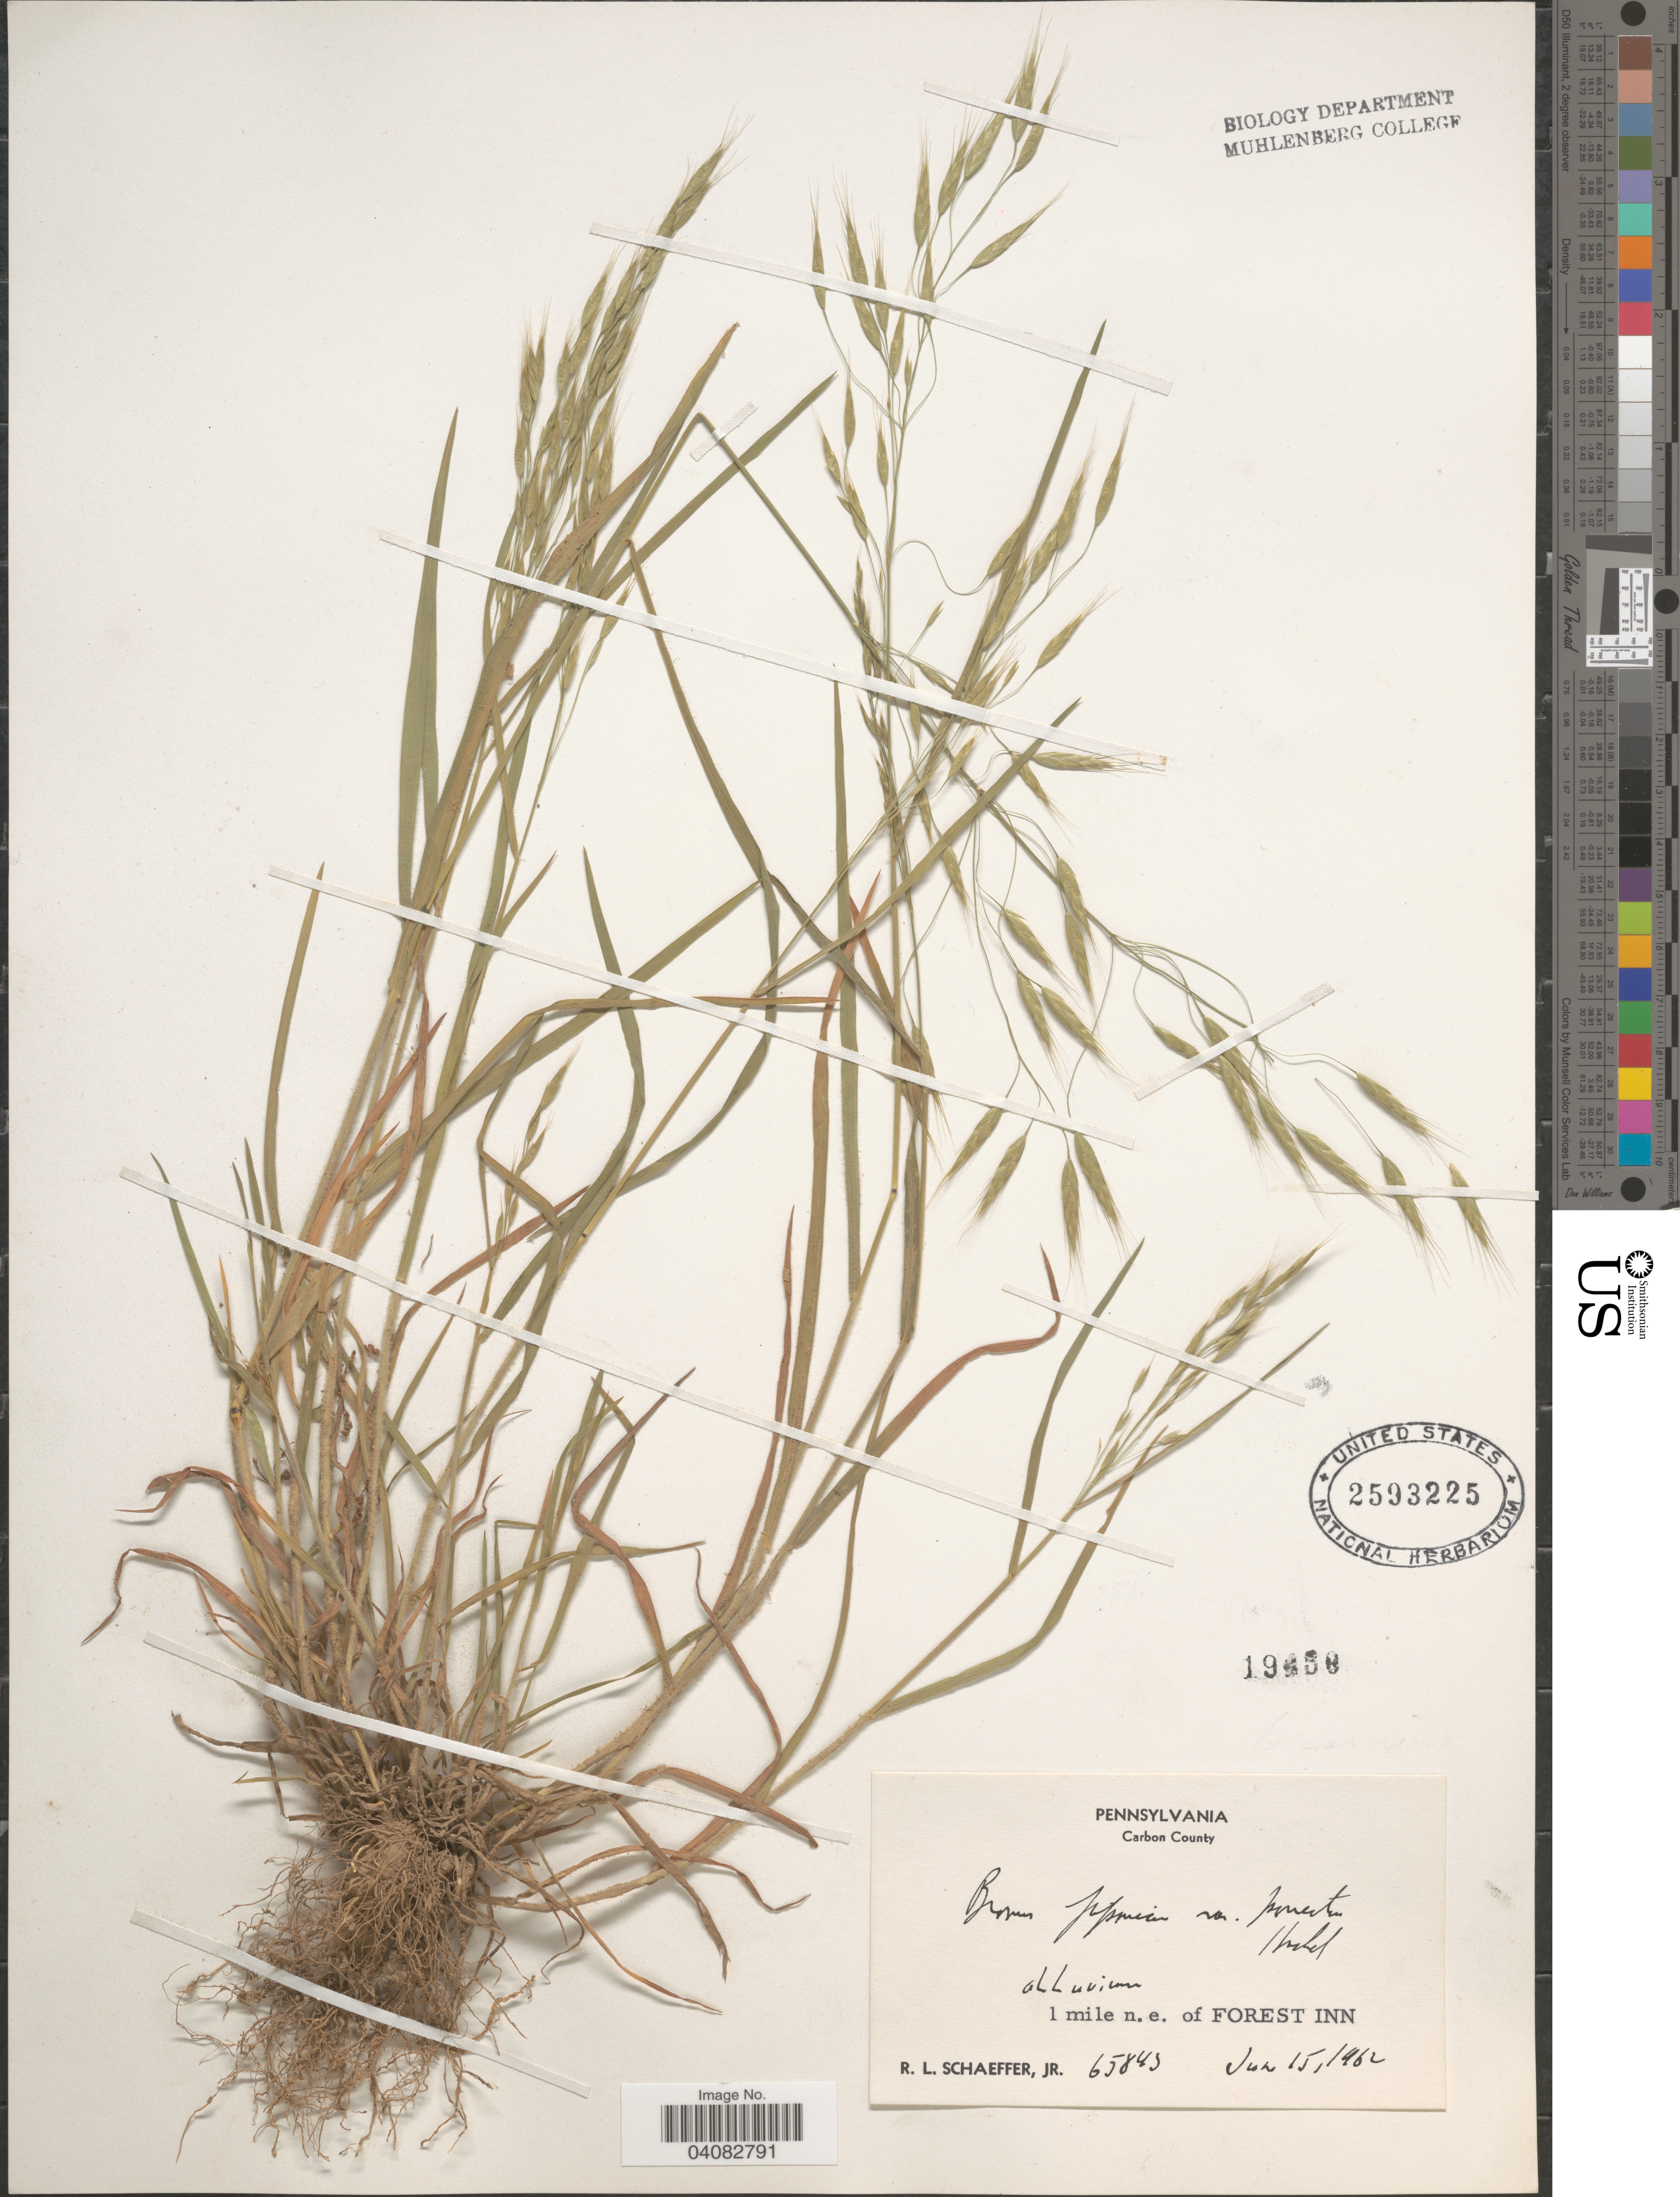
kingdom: Plantae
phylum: Tracheophyta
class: Liliopsida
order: Poales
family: Poaceae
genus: Bromus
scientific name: Bromus japonicus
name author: Houtt.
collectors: R. L. Schaeffer Jr.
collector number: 65843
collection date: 1962-06-15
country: United States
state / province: Pennsylvania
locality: Carbon County. 1 mile n.e. of Forest Inn.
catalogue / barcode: US 2593225